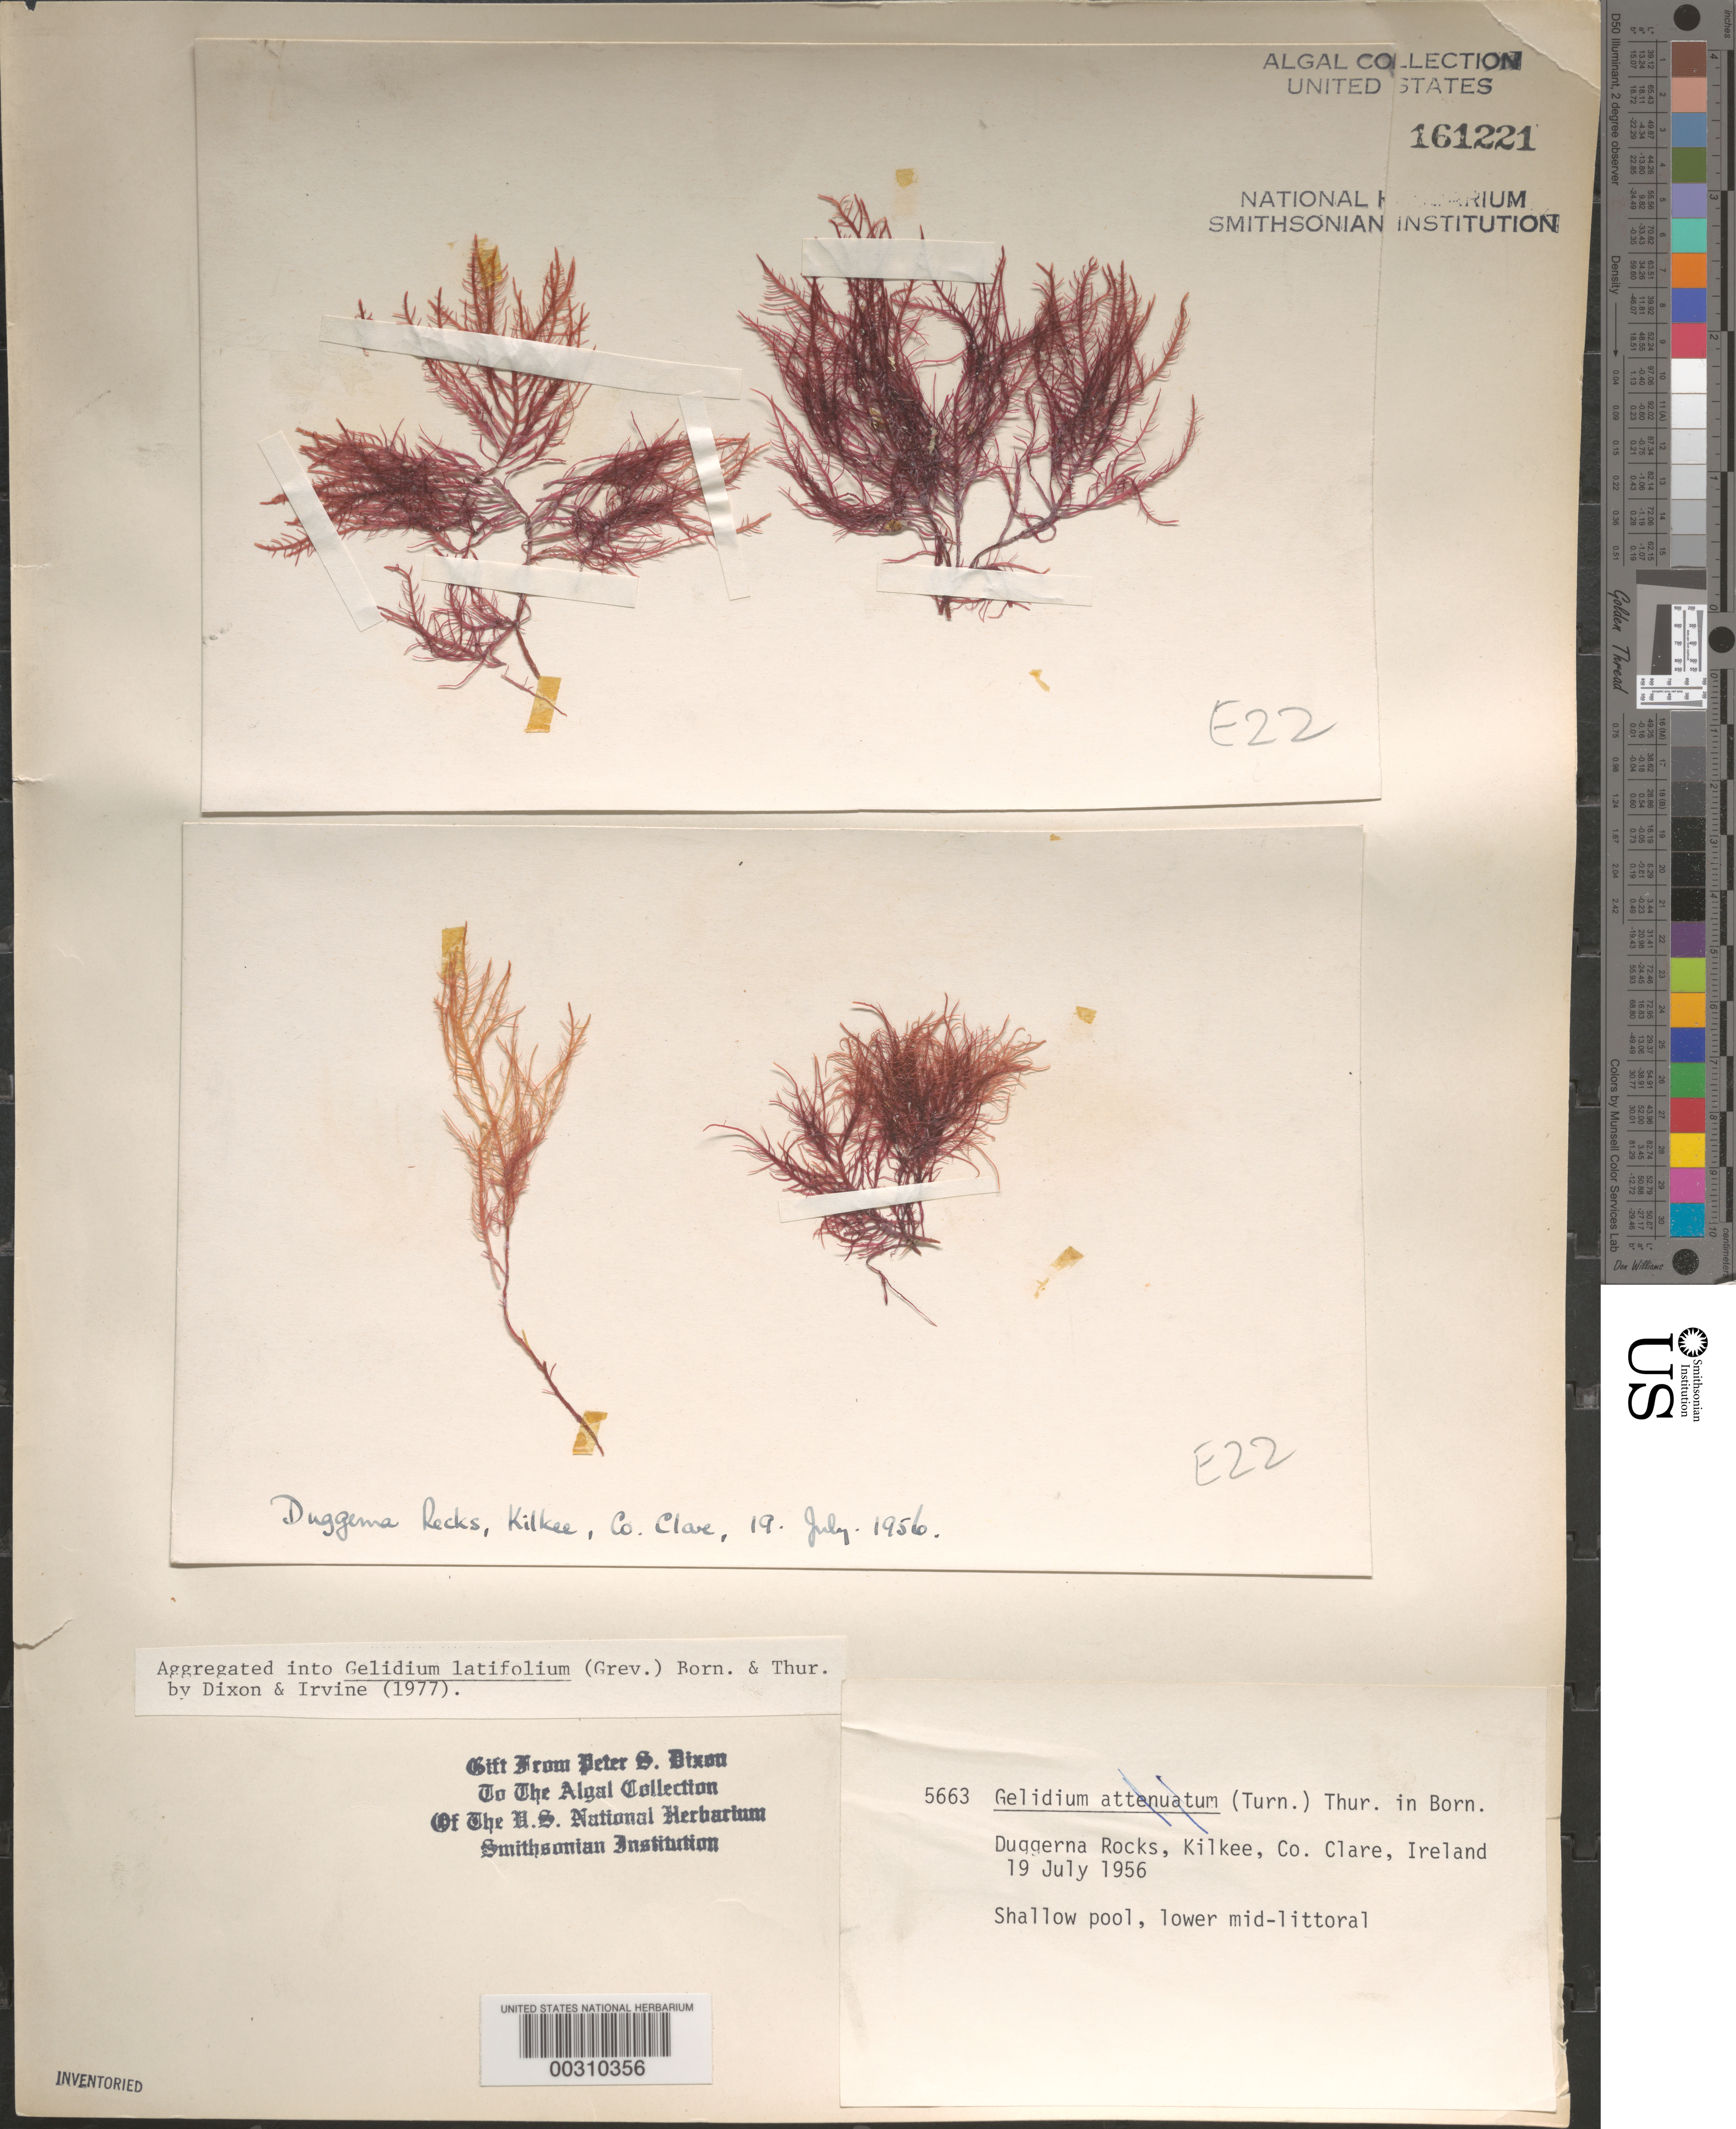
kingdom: Plantae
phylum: Rhodophyta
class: Florideophyceae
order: Gelidiales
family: Gelidiaceae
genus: Gelidium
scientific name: Gelidium spinosum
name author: (S.G. Gmel.) P.C. Silva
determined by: Algae name updating Project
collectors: P. S. Dixon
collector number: PSD 5663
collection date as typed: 19 Jul 1956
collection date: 1956-07-19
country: Ireland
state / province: Munster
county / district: Clare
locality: Duggerna Rocks, Kilkee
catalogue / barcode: US 161221